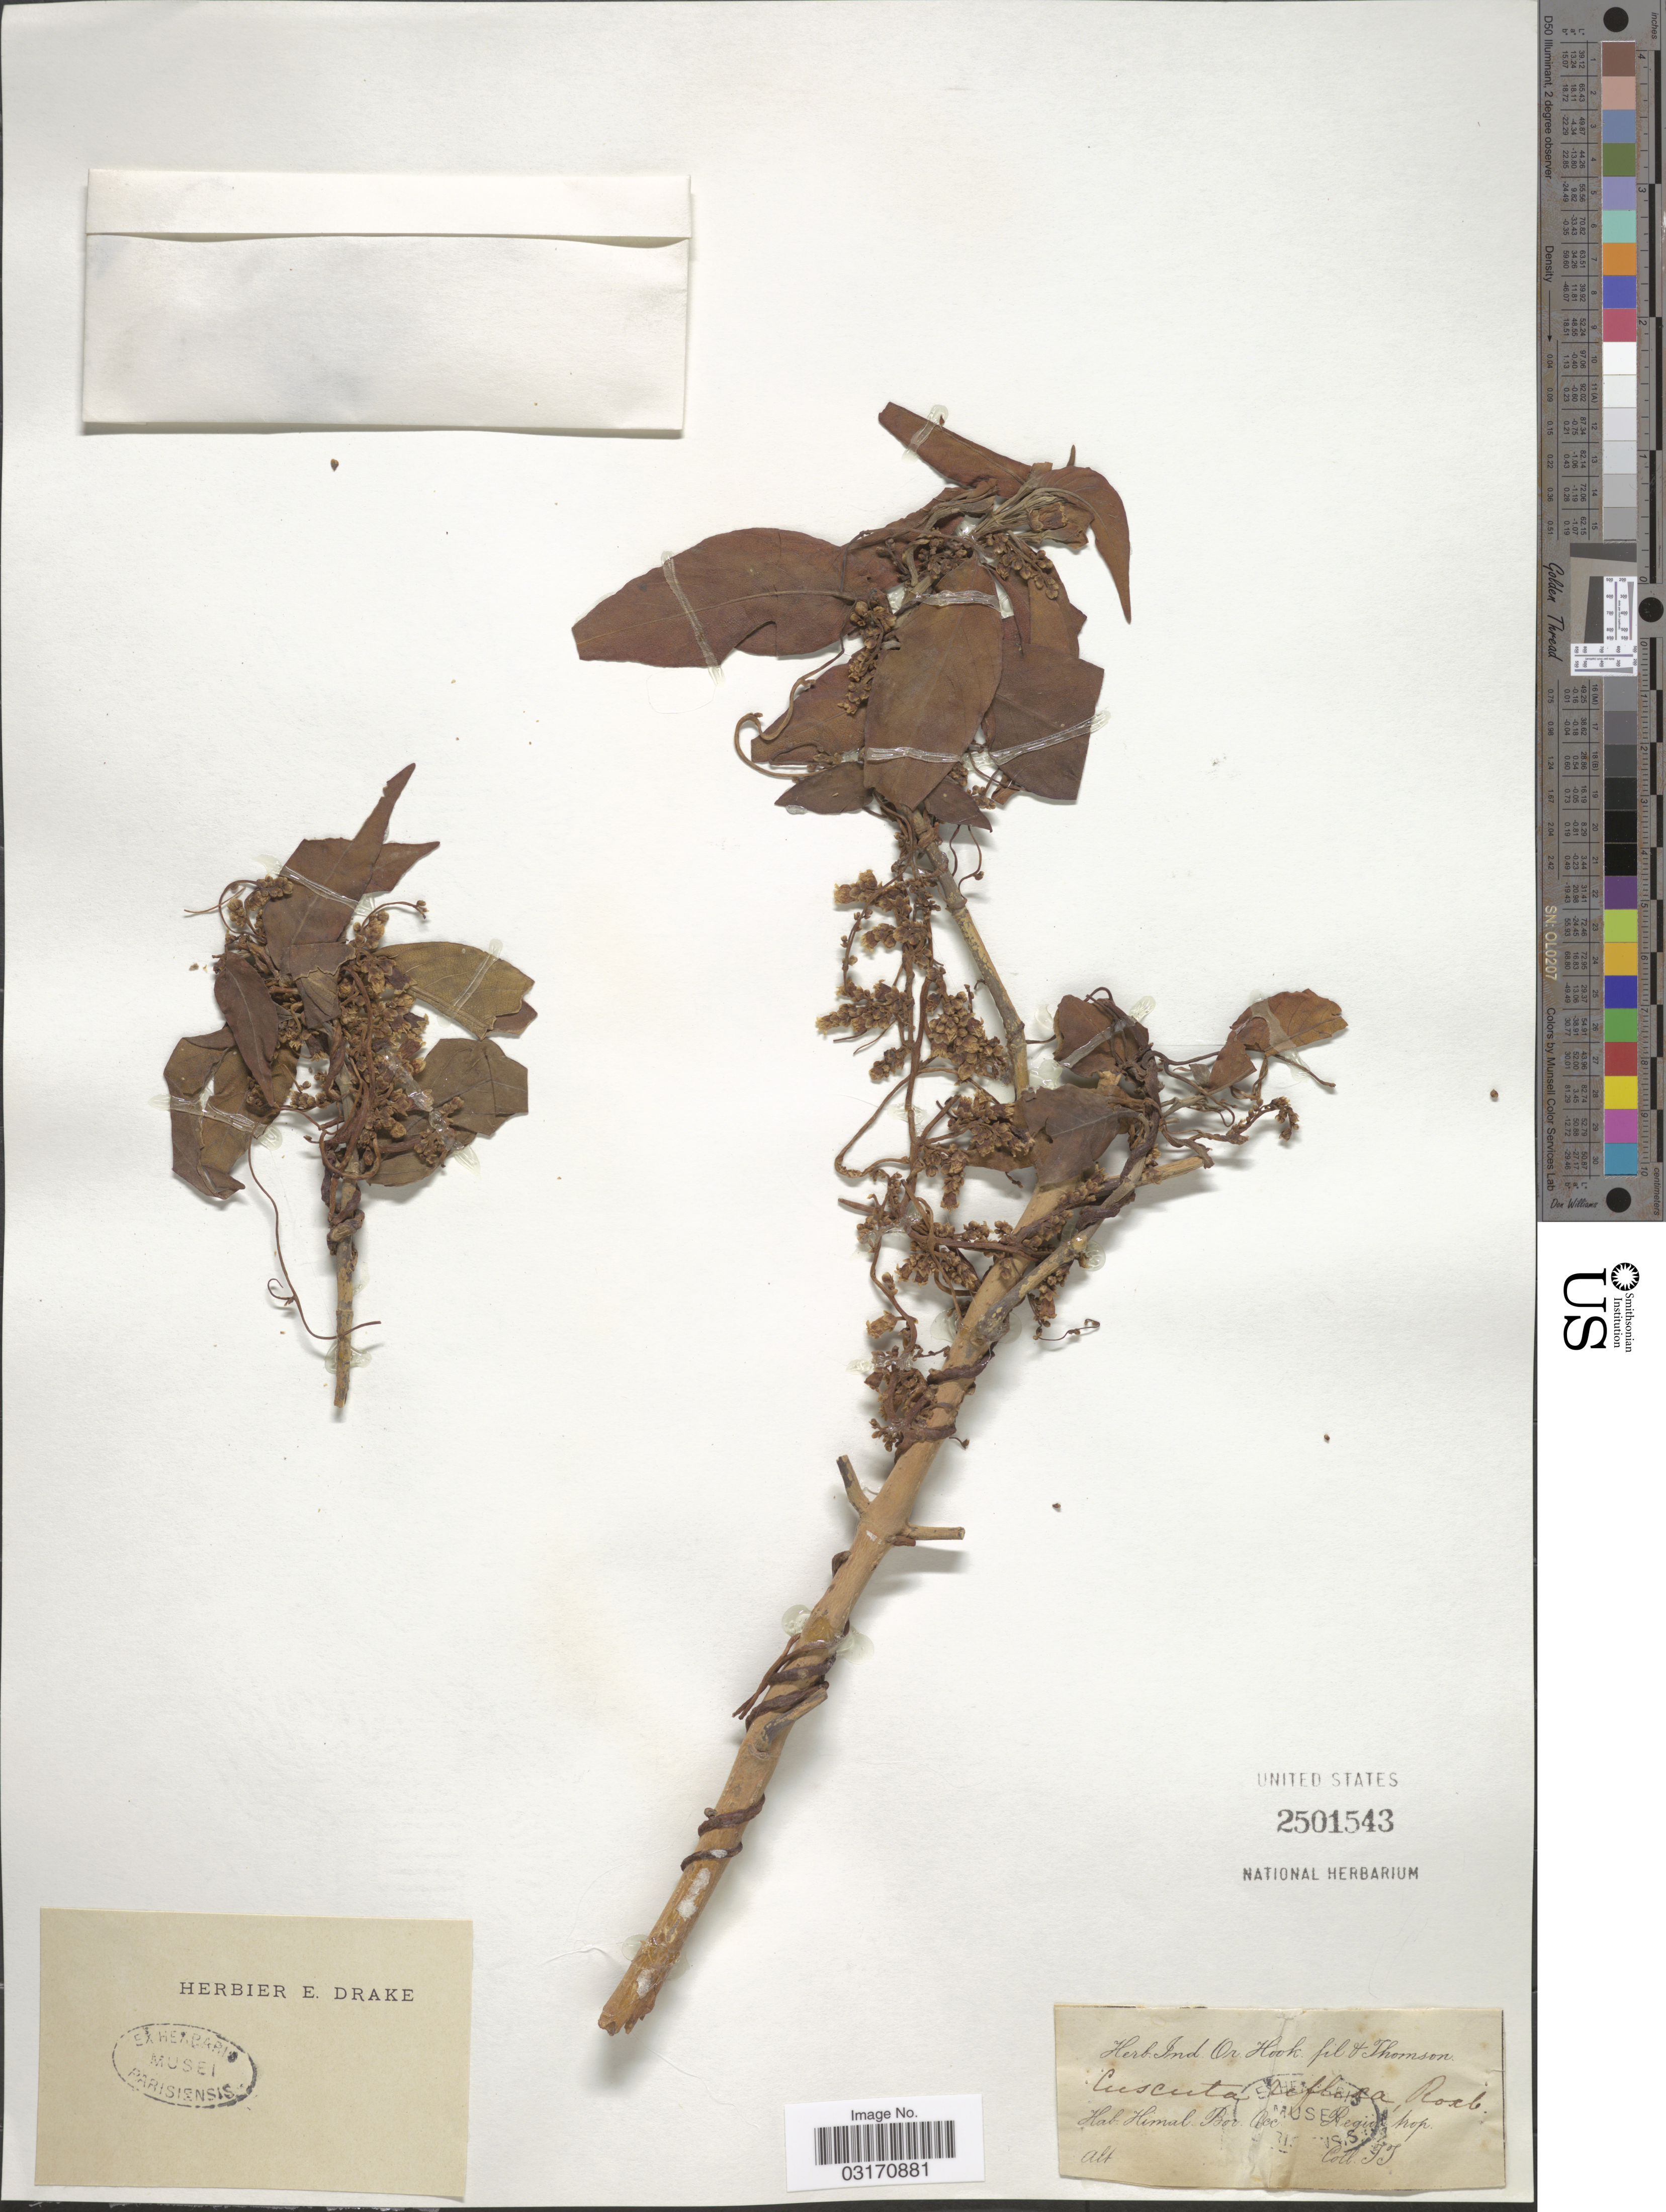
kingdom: Plantae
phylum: Tracheophyta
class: Magnoliopsida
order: Solanales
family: Convolvulaceae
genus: Cuscuta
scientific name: Cuscuta reflexa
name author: Roxb.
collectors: T. Thomson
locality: Himal Bor. Occ. Regio trop.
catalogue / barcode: US 2501543